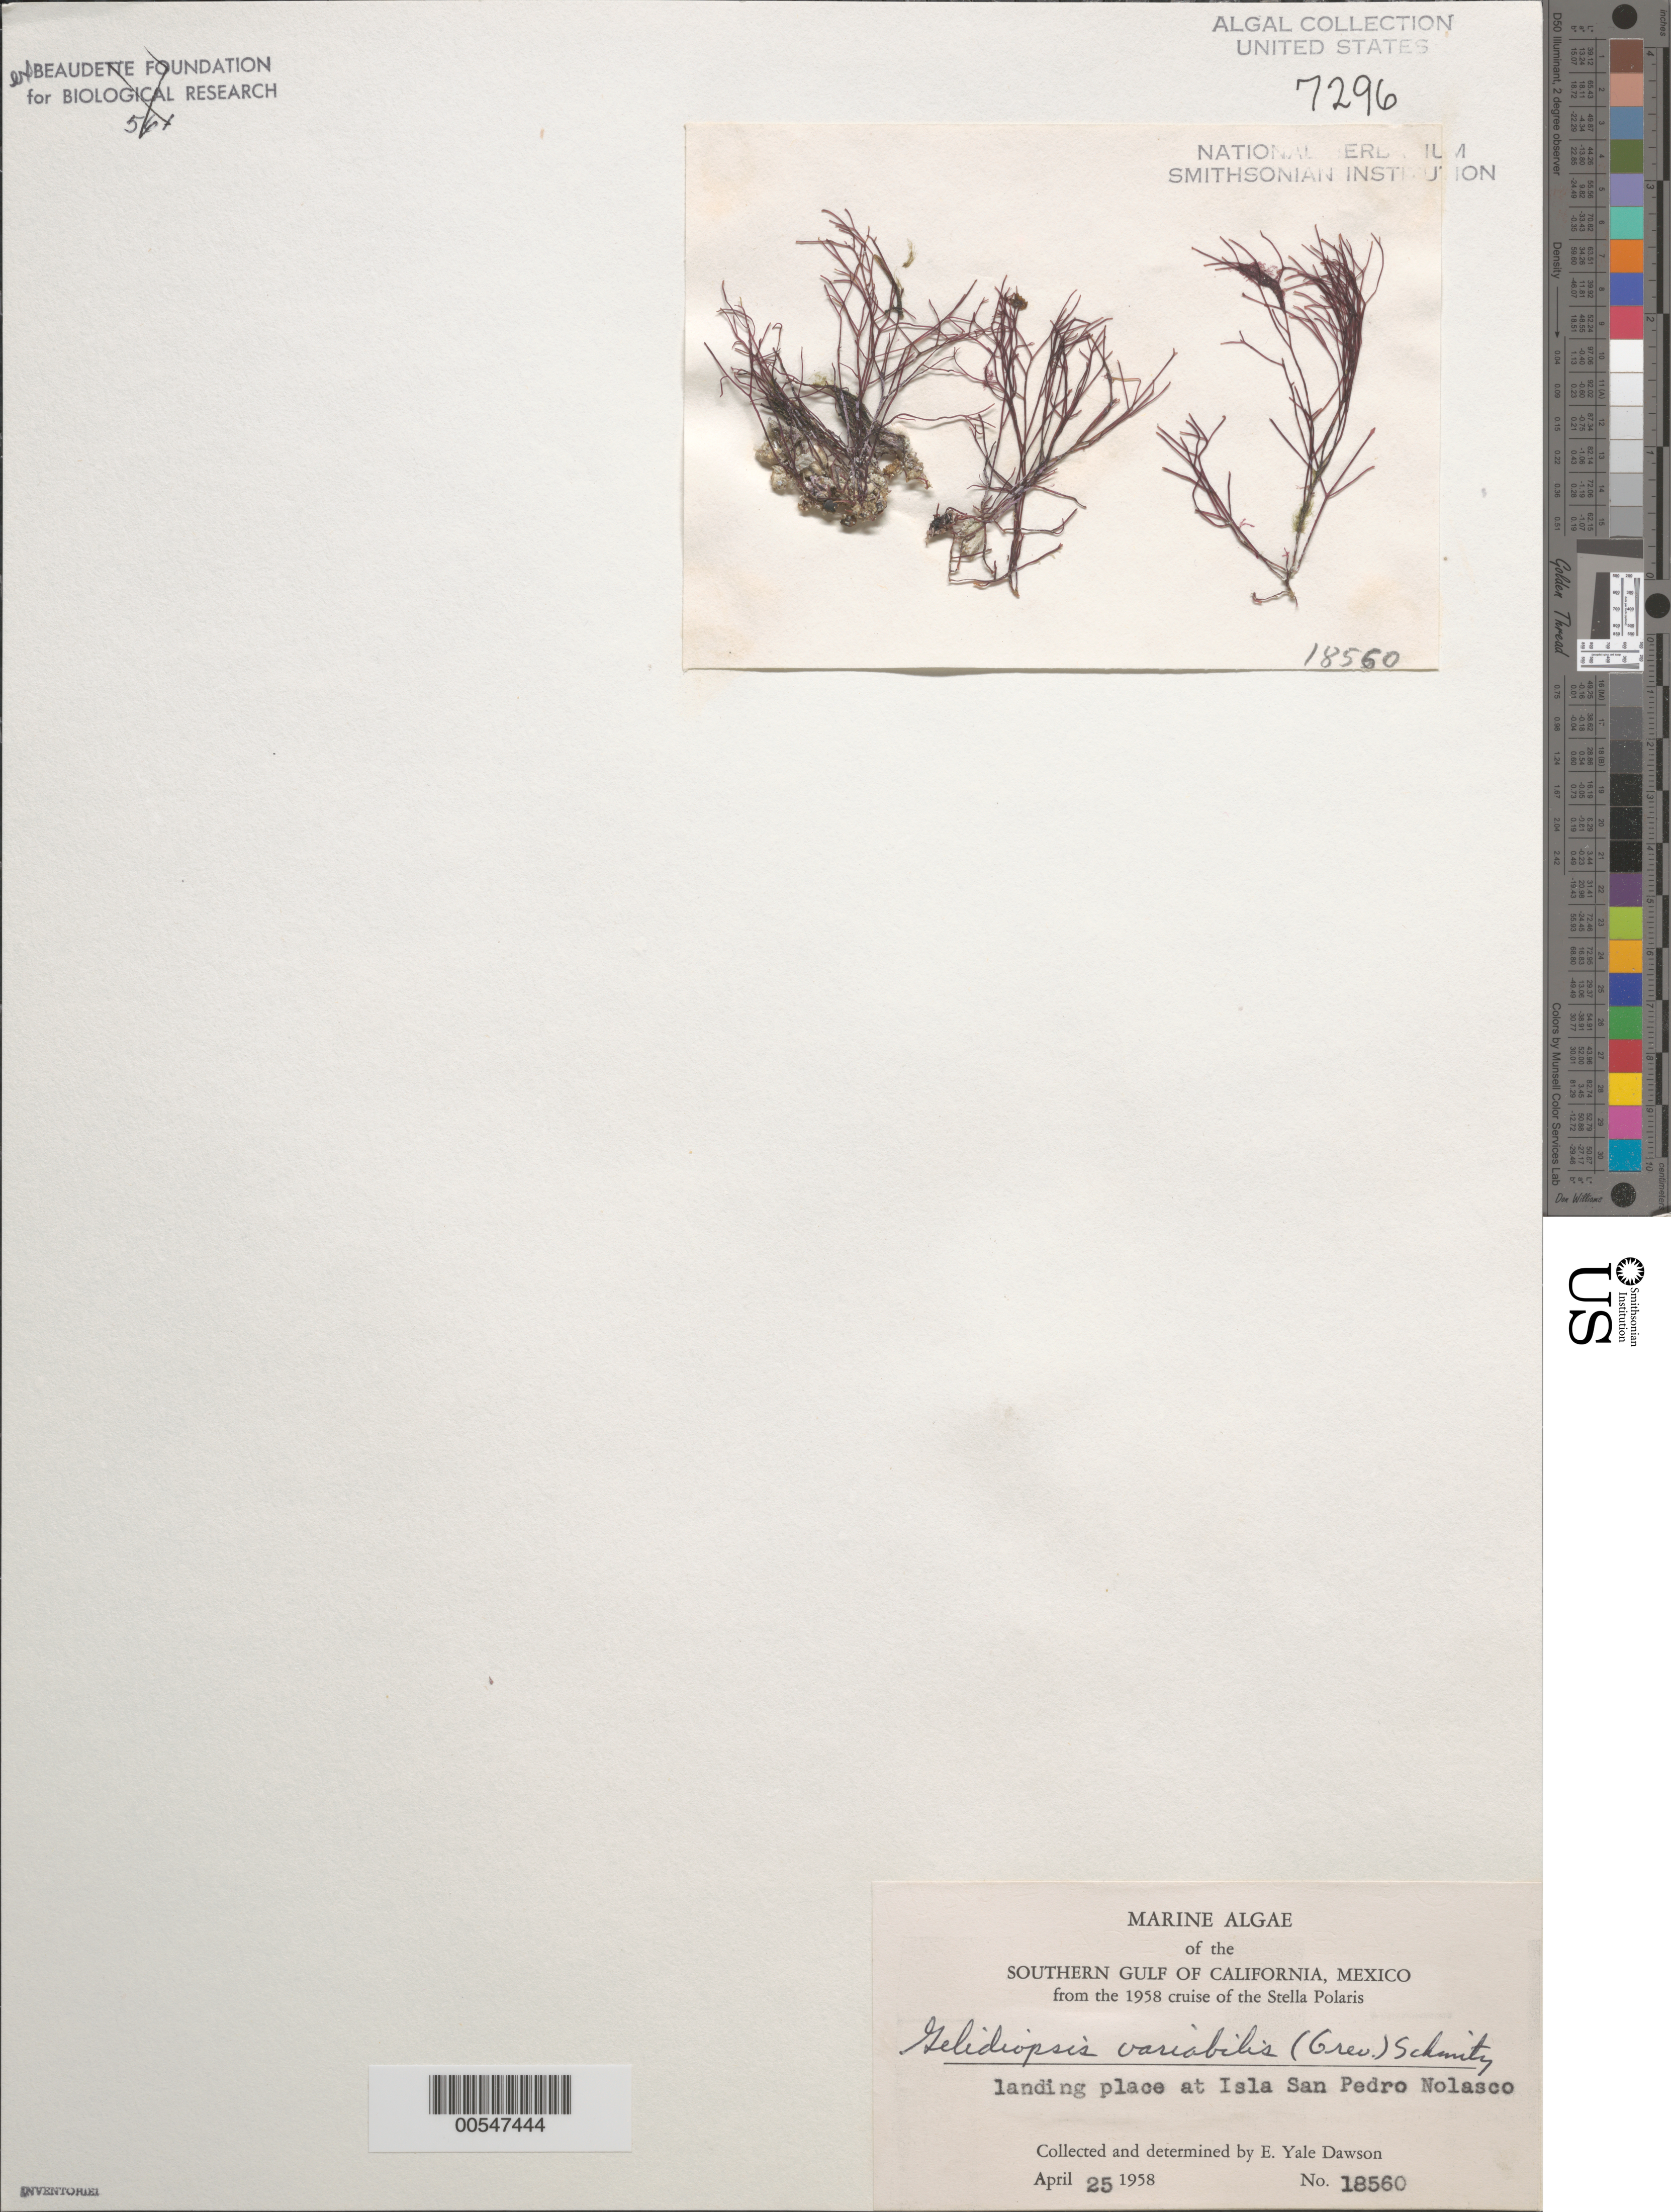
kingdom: Plantae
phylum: Rhodophyta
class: Florideophyceae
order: Rhodymeniales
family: Lomentariaceae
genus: Ceratodictyon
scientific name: Ceratodictyon variabile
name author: (J. Agardh) R.E. Norris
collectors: E. Y. Dawson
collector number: EYD 18560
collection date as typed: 25 Apr 1958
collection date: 1958-04-25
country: Mexico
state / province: Sonora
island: Isla San Pedro Nolasco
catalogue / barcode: US 7296